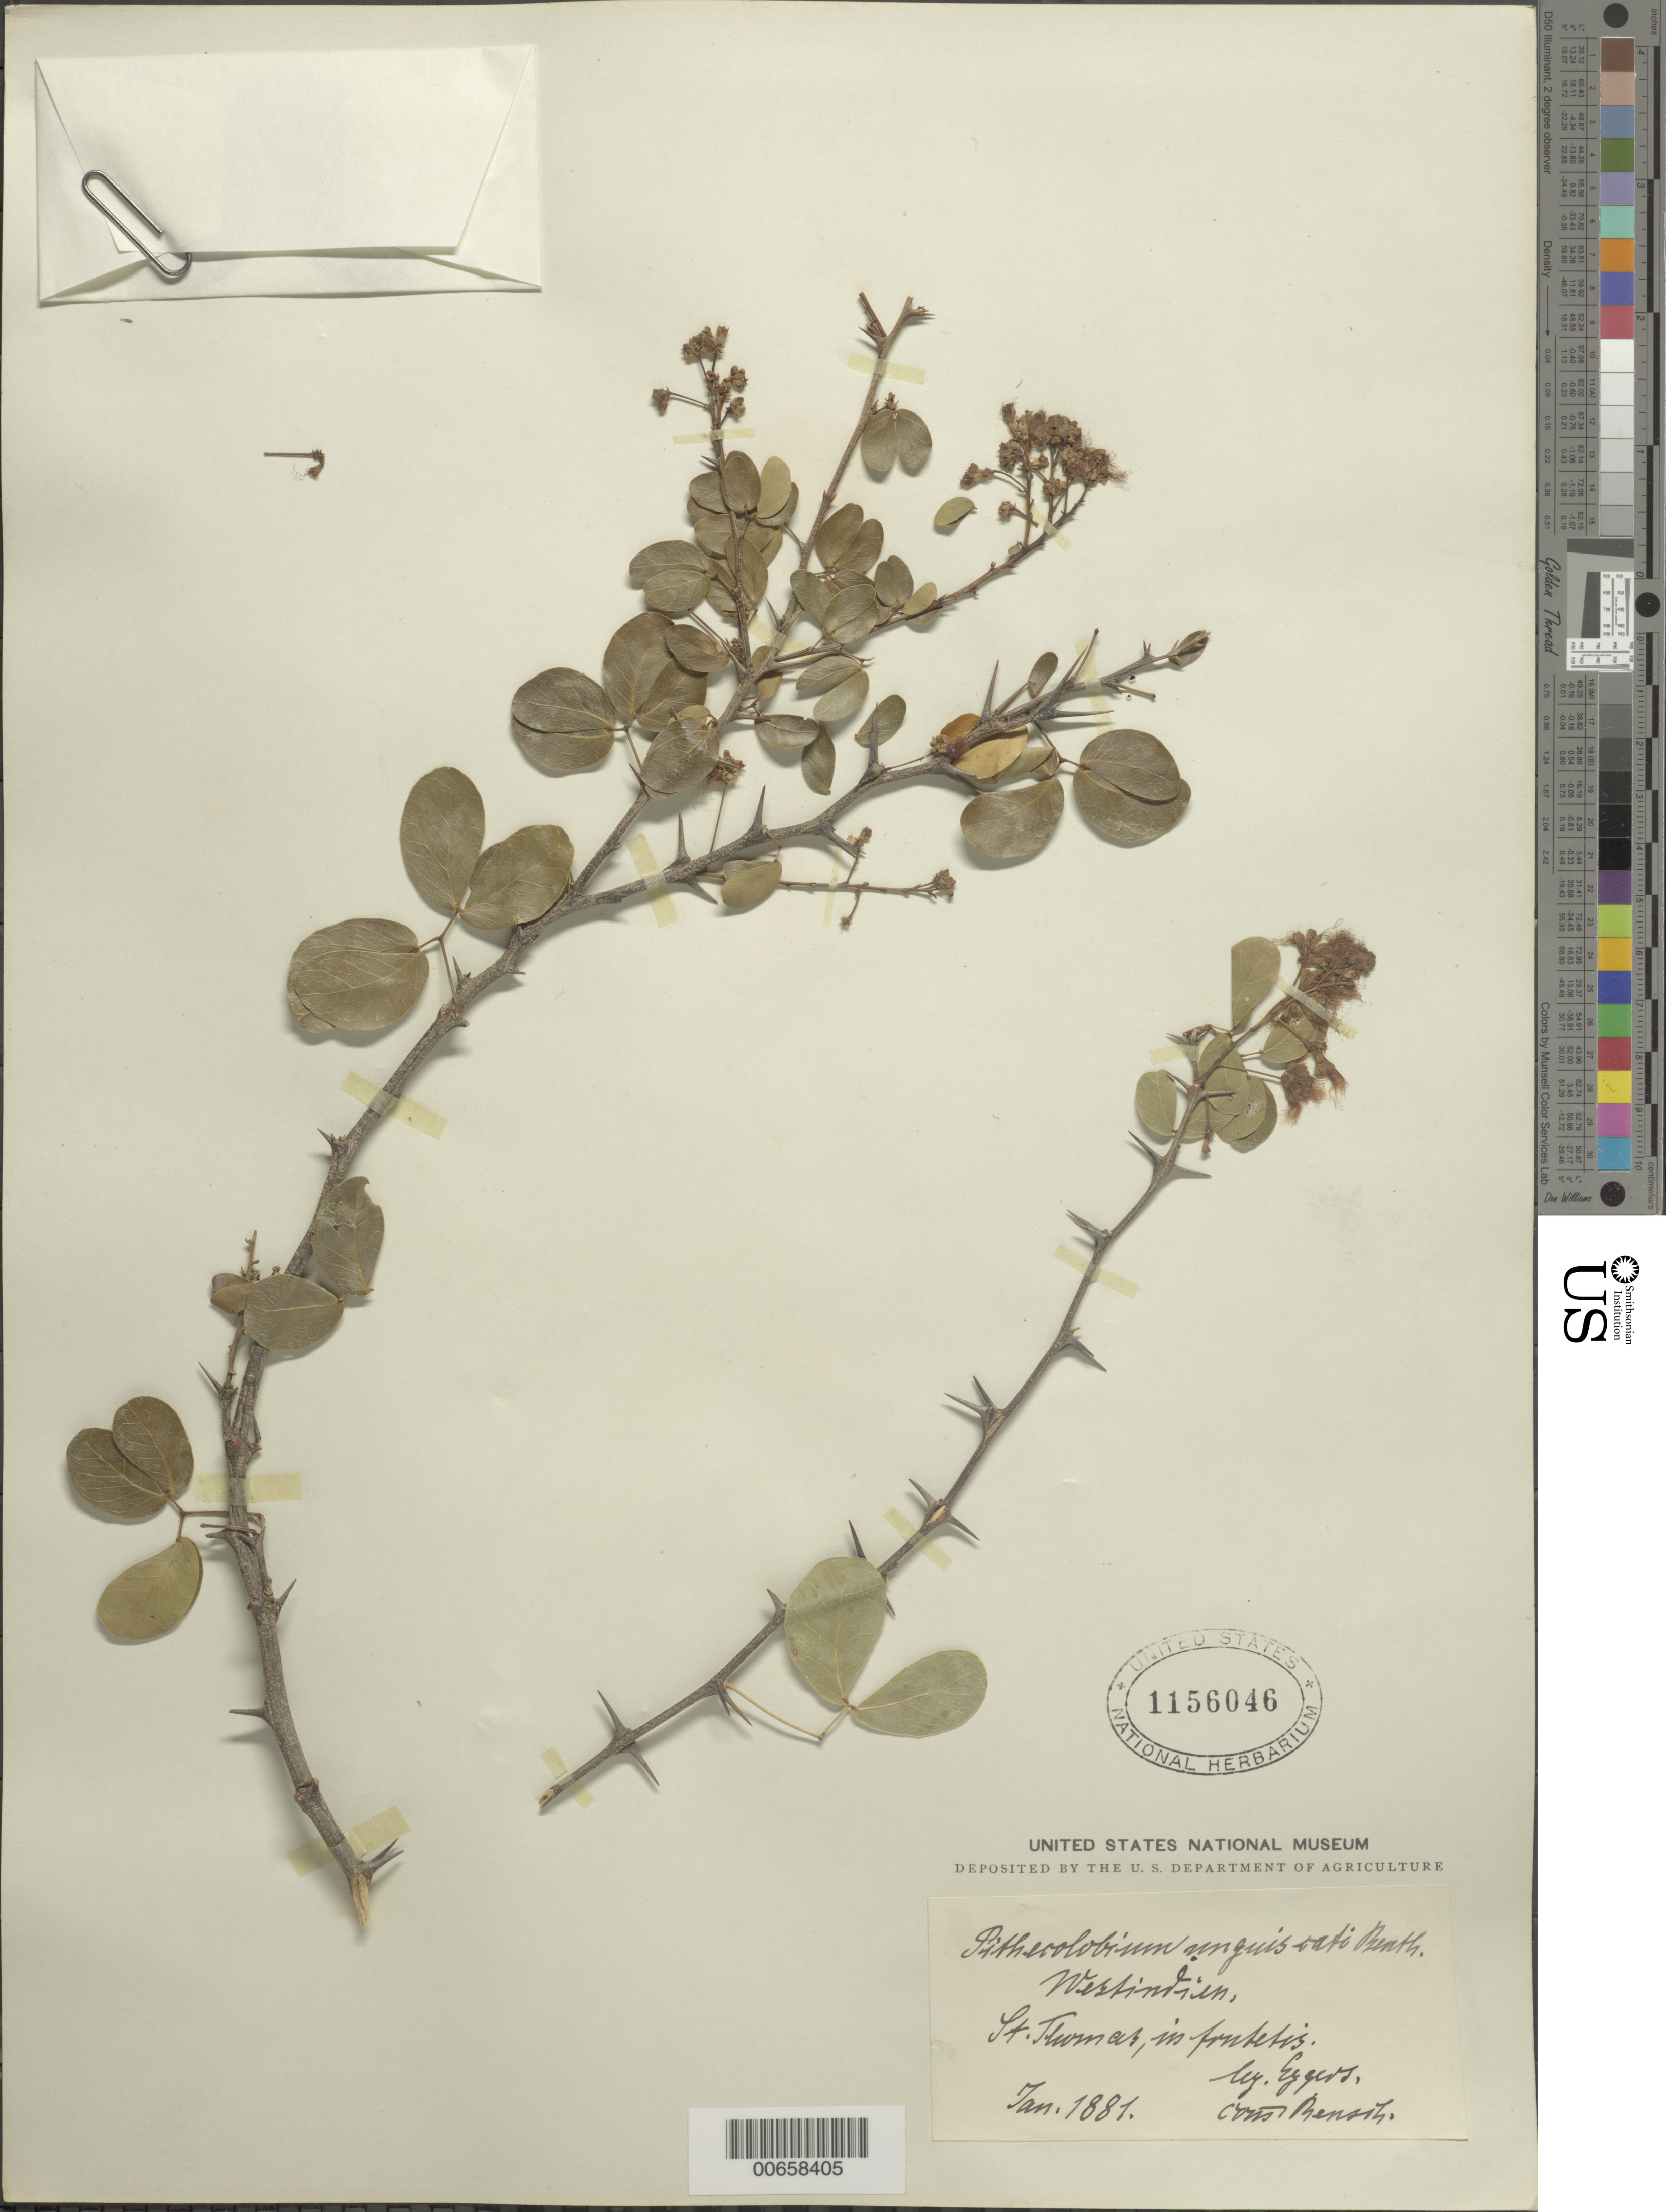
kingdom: Plantae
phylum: Tracheophyta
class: Magnoliopsida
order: Fabales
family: Fabaceae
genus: Pithecellobium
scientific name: Pithecellobium unguis-cati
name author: (L.) Benth.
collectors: H. F. A. von Eggers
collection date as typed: Jan 1881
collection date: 1881-01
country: U.S. Virgin Islands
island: St. Thomas Island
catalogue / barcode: US 1156046